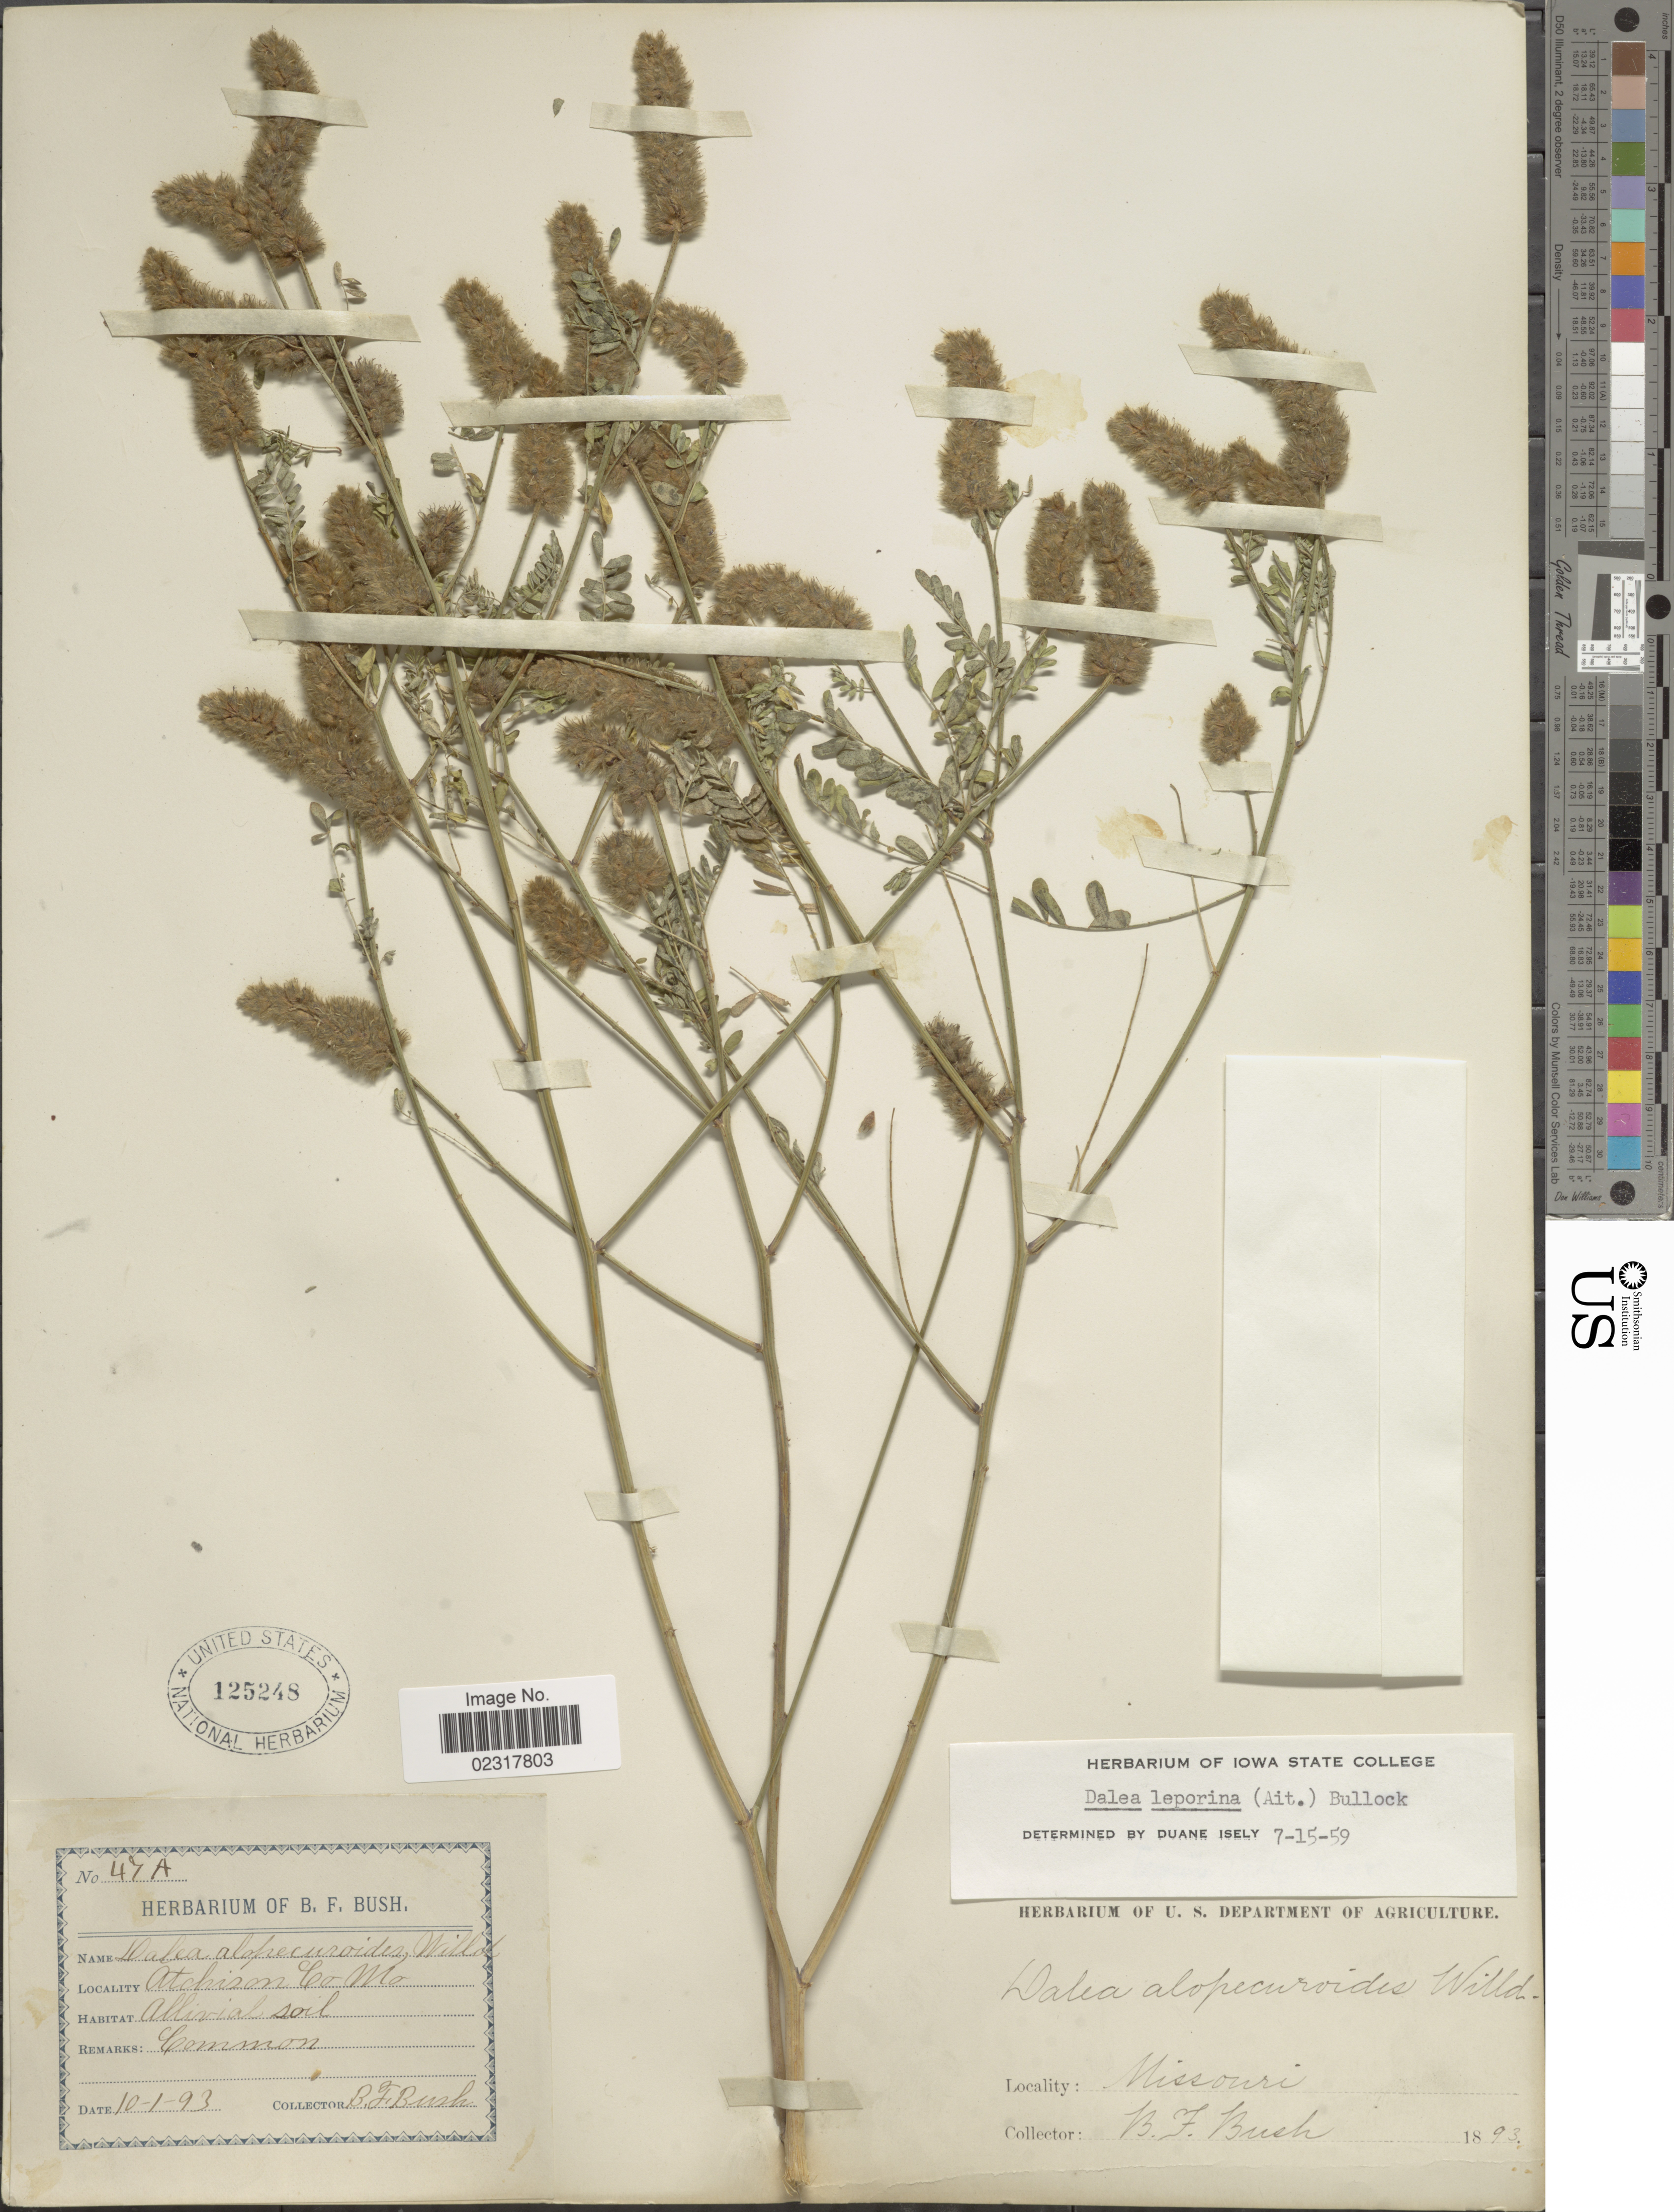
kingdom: Plantae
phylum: Tracheophyta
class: Magnoliopsida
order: Fabales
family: Fabaceae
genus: Dalea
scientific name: Dalea leporina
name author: (Aiton) Bullock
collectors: B. F. Bush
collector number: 47A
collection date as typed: Transcribed d/m/y: 1/10/93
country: United States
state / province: Missouri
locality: Atchison Co. Mo.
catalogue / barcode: US 125248